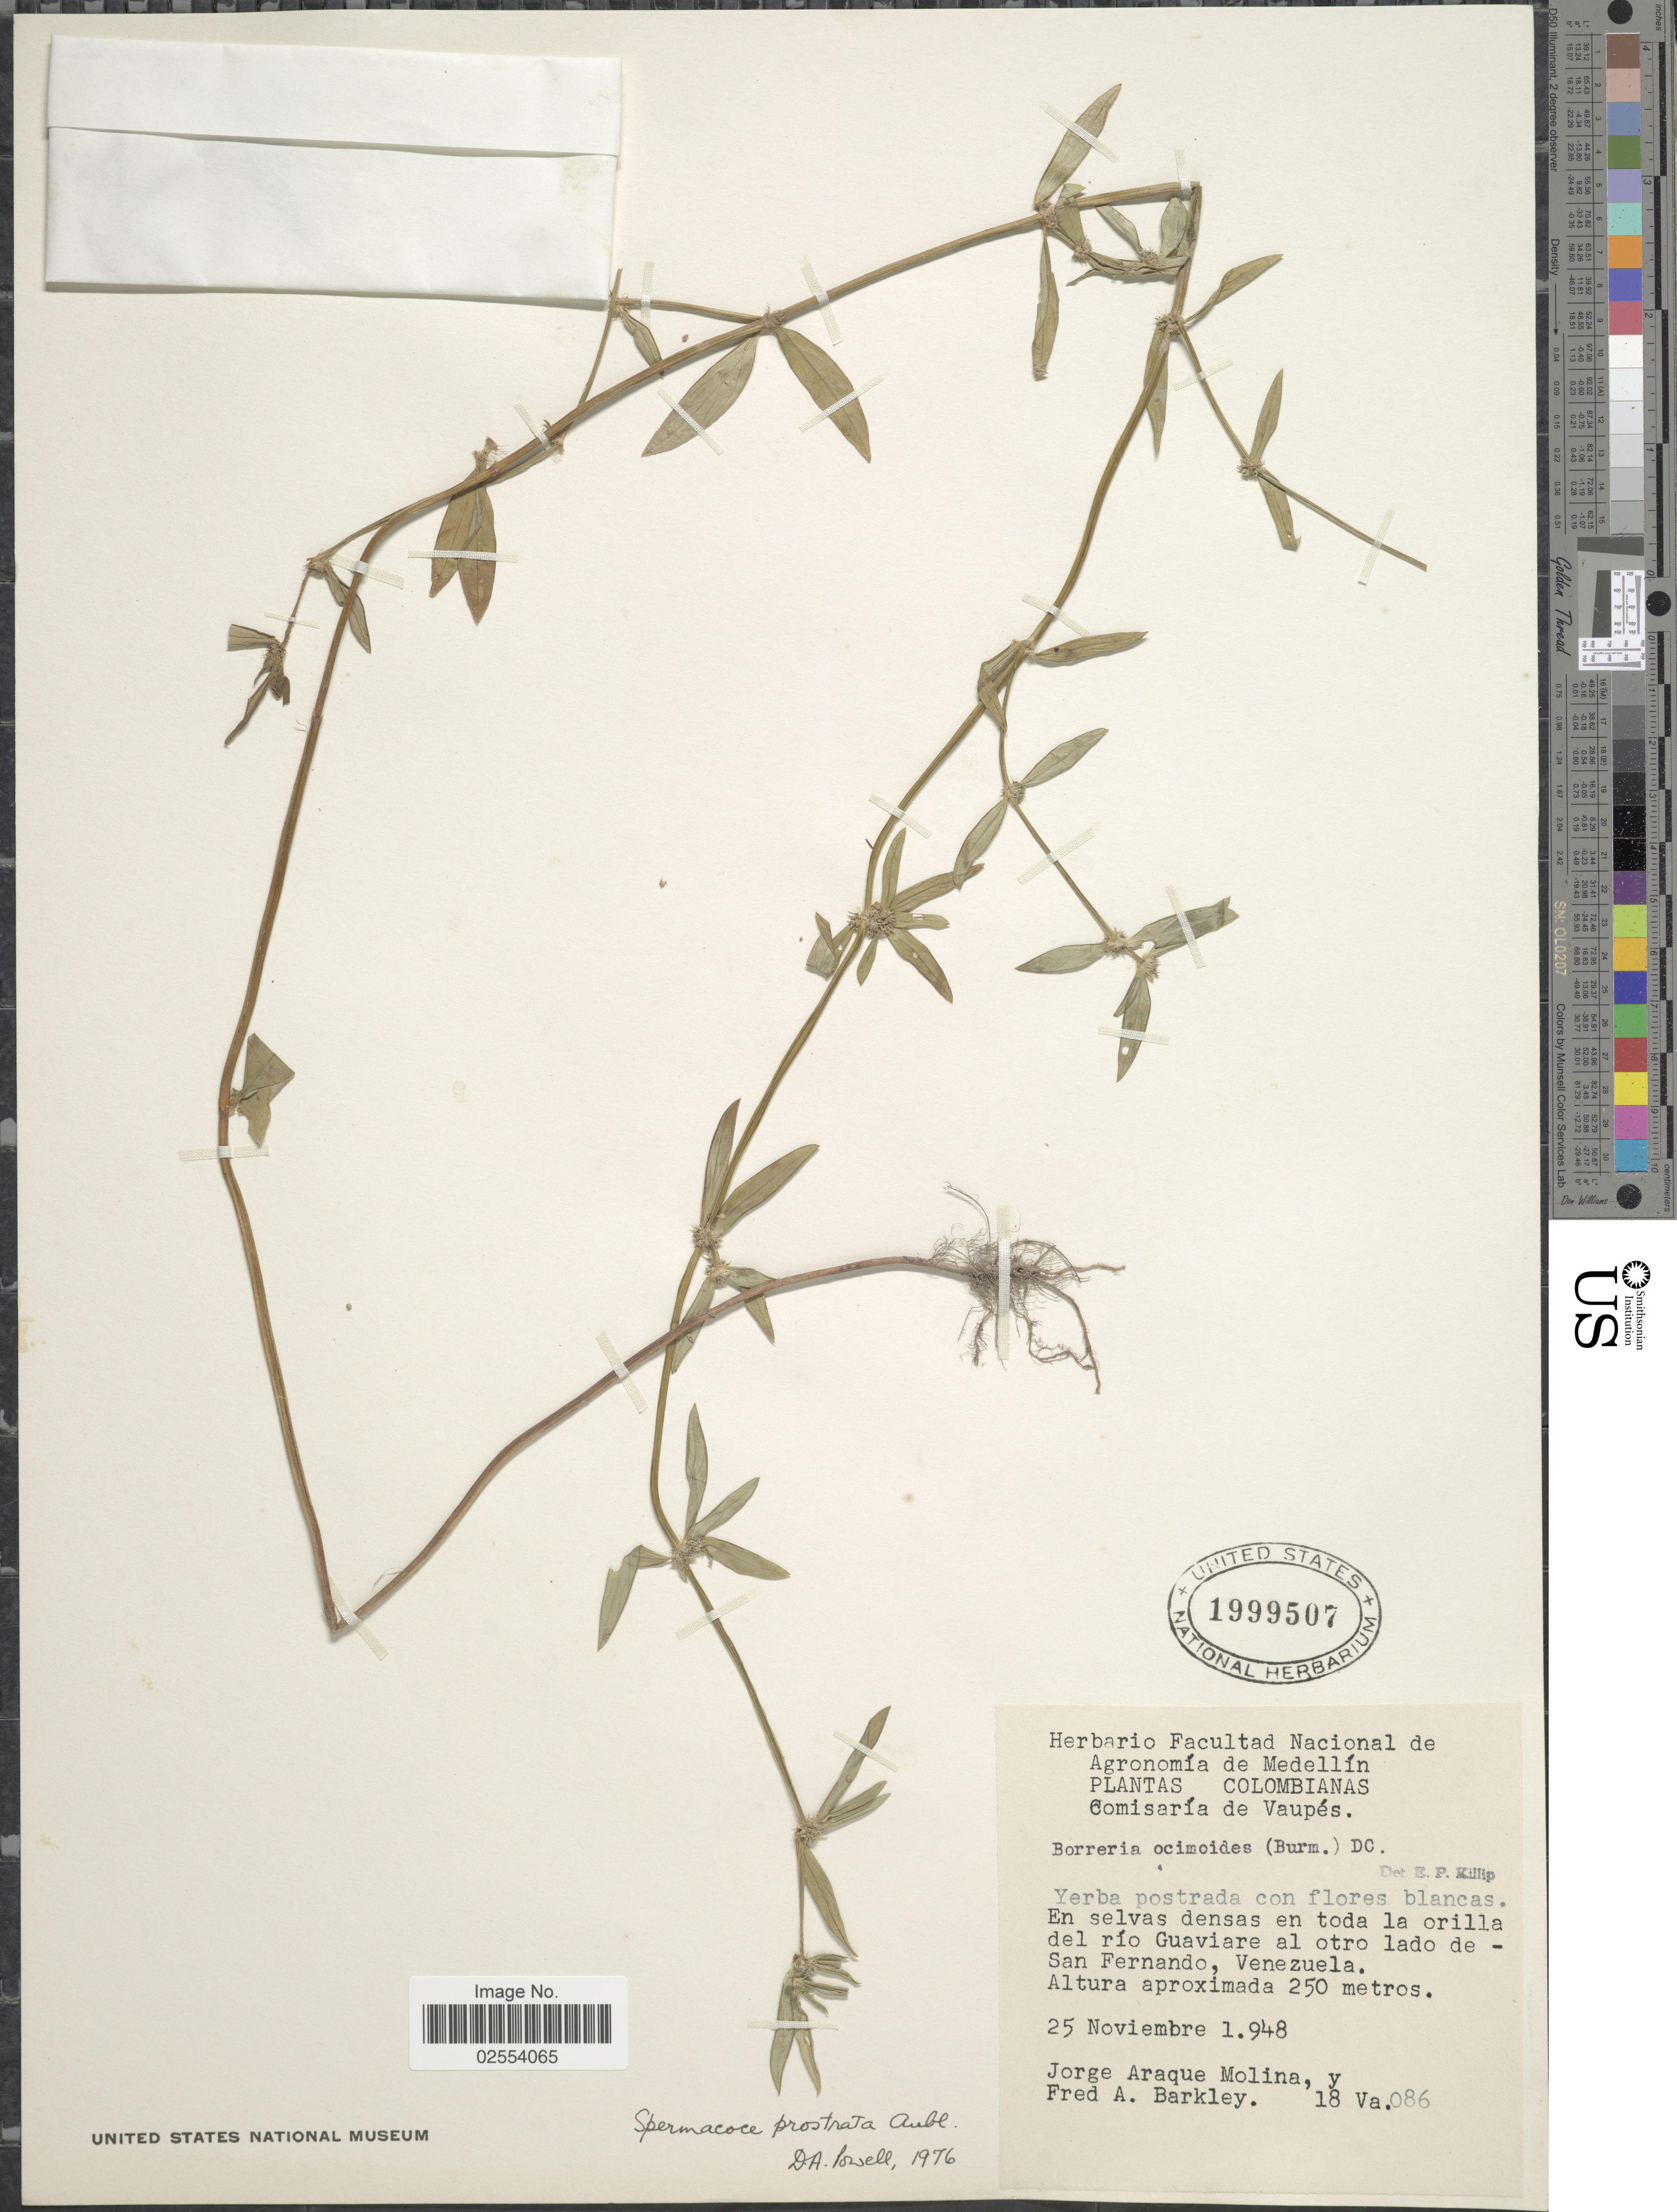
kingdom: Plantae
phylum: Tracheophyta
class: Magnoliopsida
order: Gentianales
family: Rubiaceae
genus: Spermacoce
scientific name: Spermacoce prostrata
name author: Aubl.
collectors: J. Araque Molina & F. A. Barkley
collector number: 18 Va.086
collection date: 1948-11-25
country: Colombia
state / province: Vaupés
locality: Comisaría de Vaupés, En selvas densas en toda la orilla del río Guaviare al otro lado de San Fernando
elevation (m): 250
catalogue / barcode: US 1999507